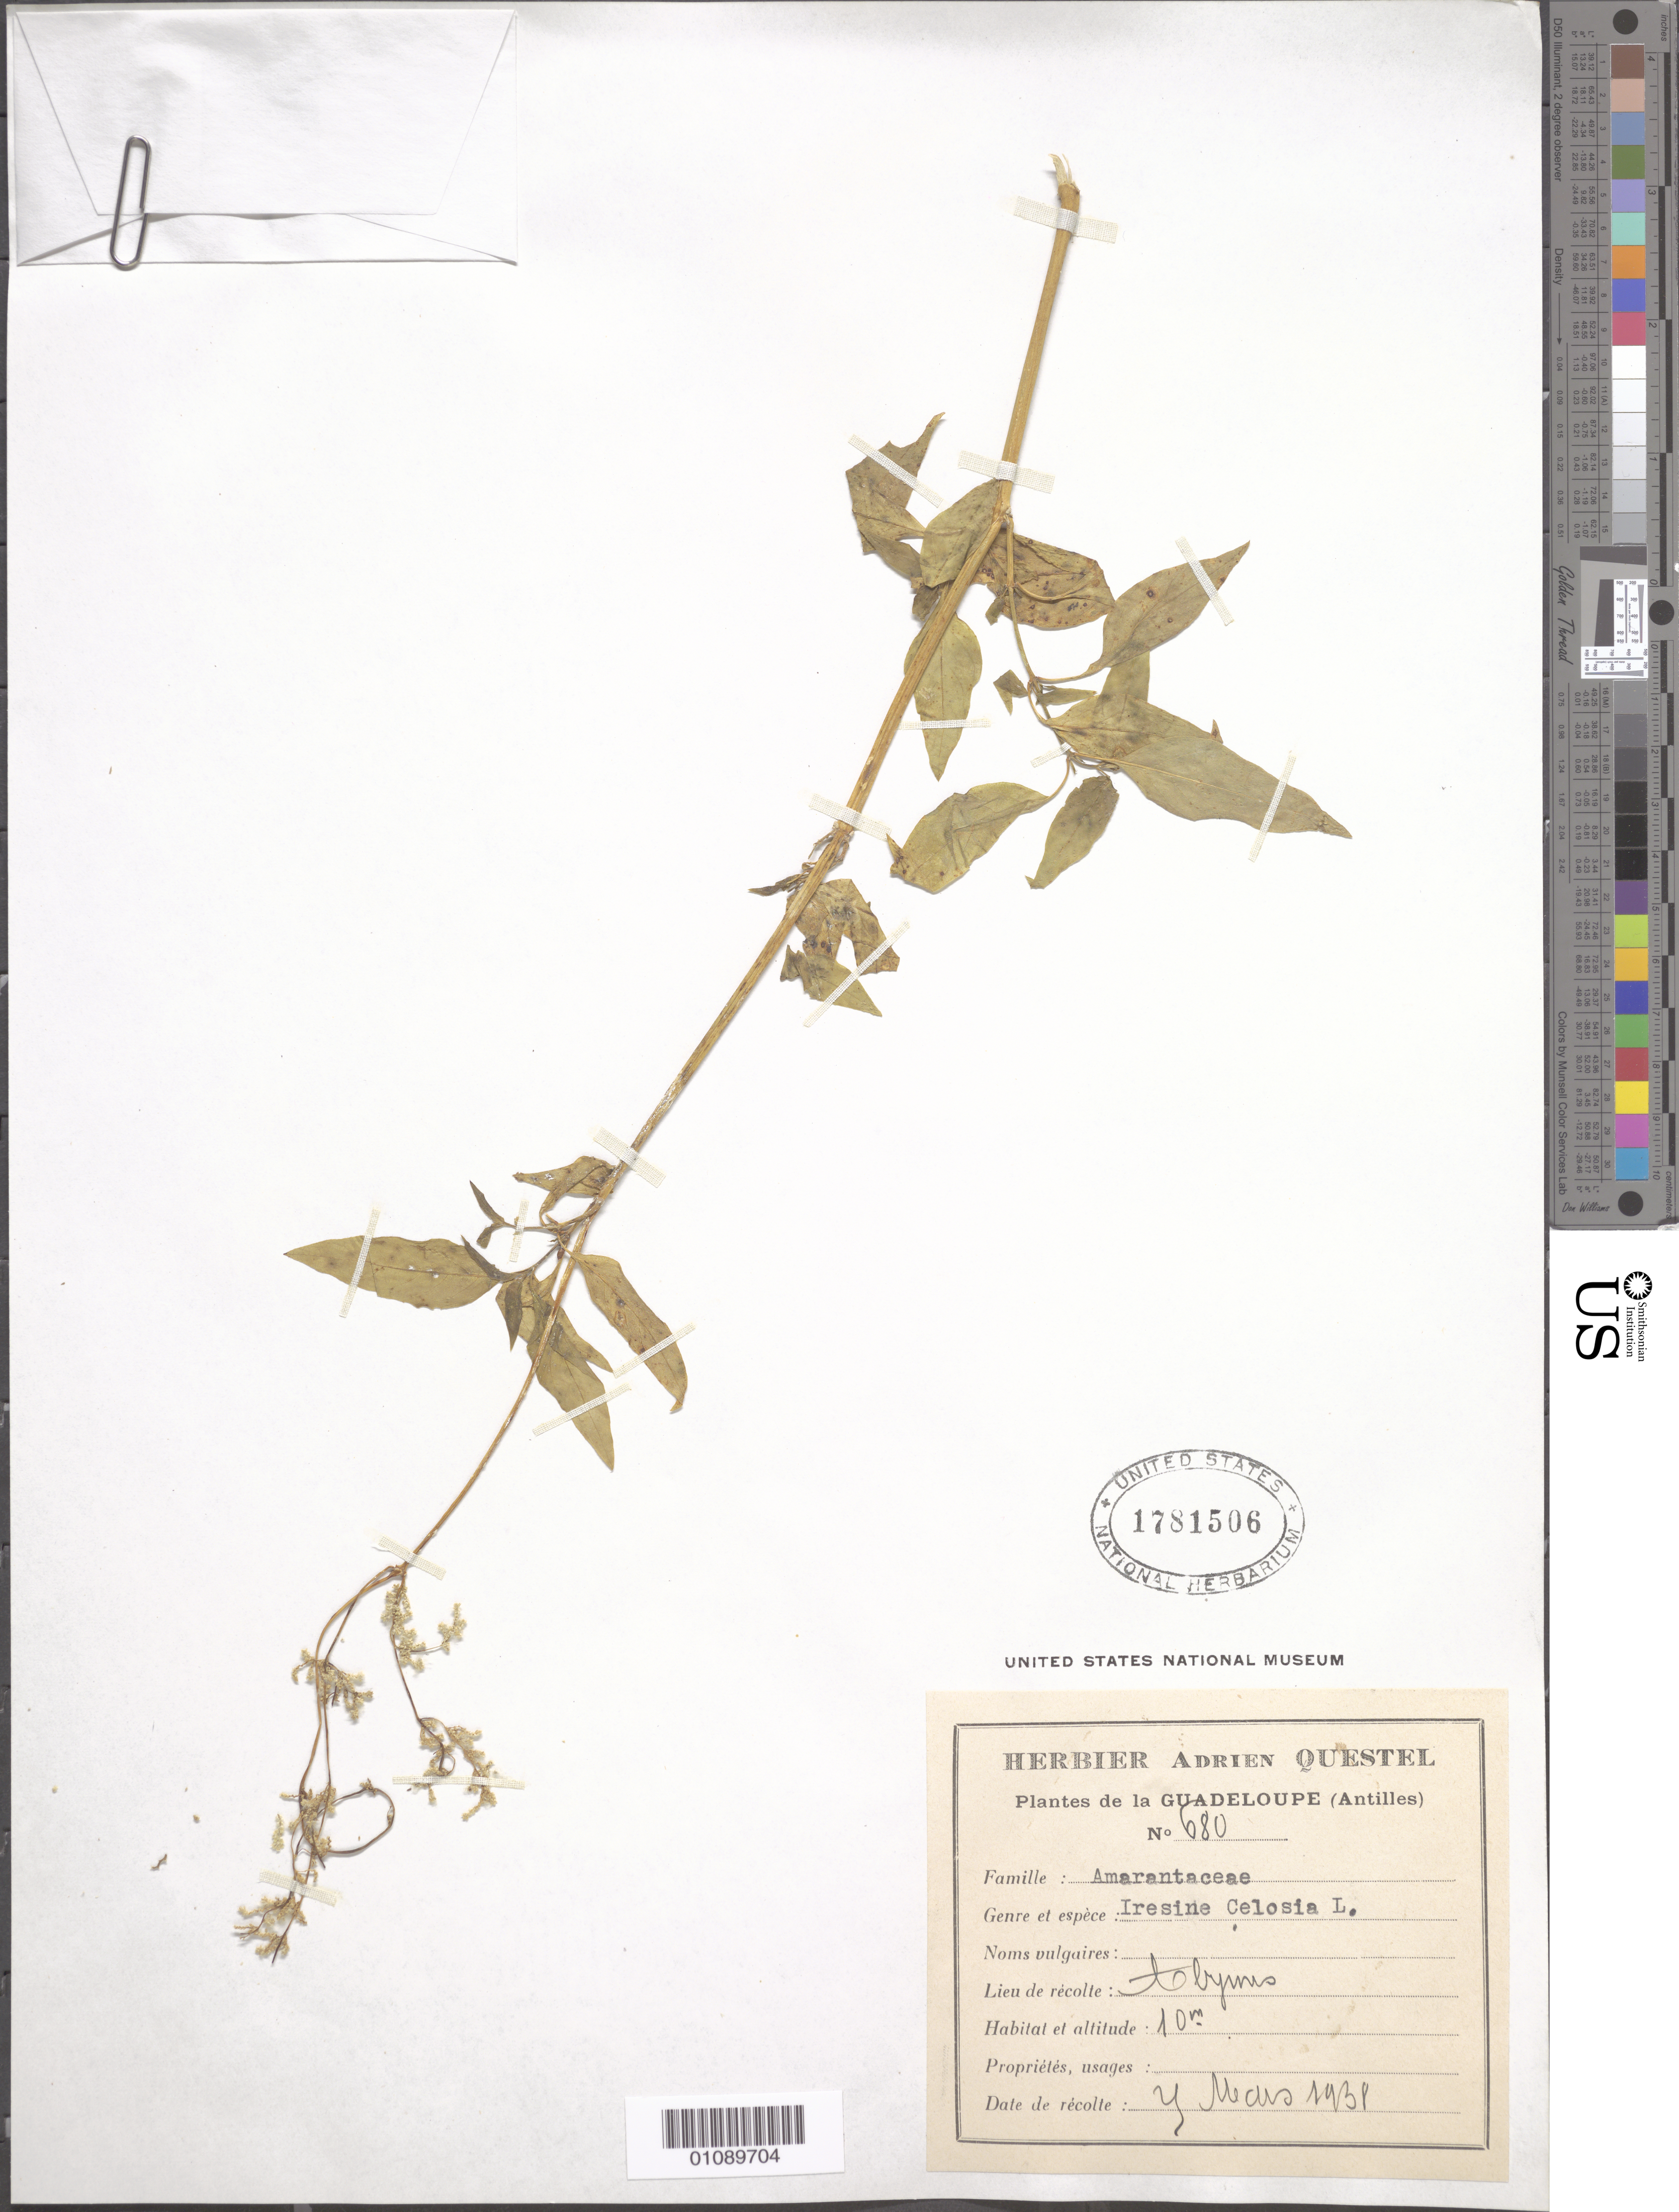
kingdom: Plantae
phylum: Tracheophyta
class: Magnoliopsida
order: Caryophyllales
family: Amaranthaceae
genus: Iresine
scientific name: Iresine celosia subsp. celosia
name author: L.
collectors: A. Questel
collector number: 680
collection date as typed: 25 Mar 1938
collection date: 1938-03-25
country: Guadeloupe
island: Grande Terre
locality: Abymes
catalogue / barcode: US 1781506